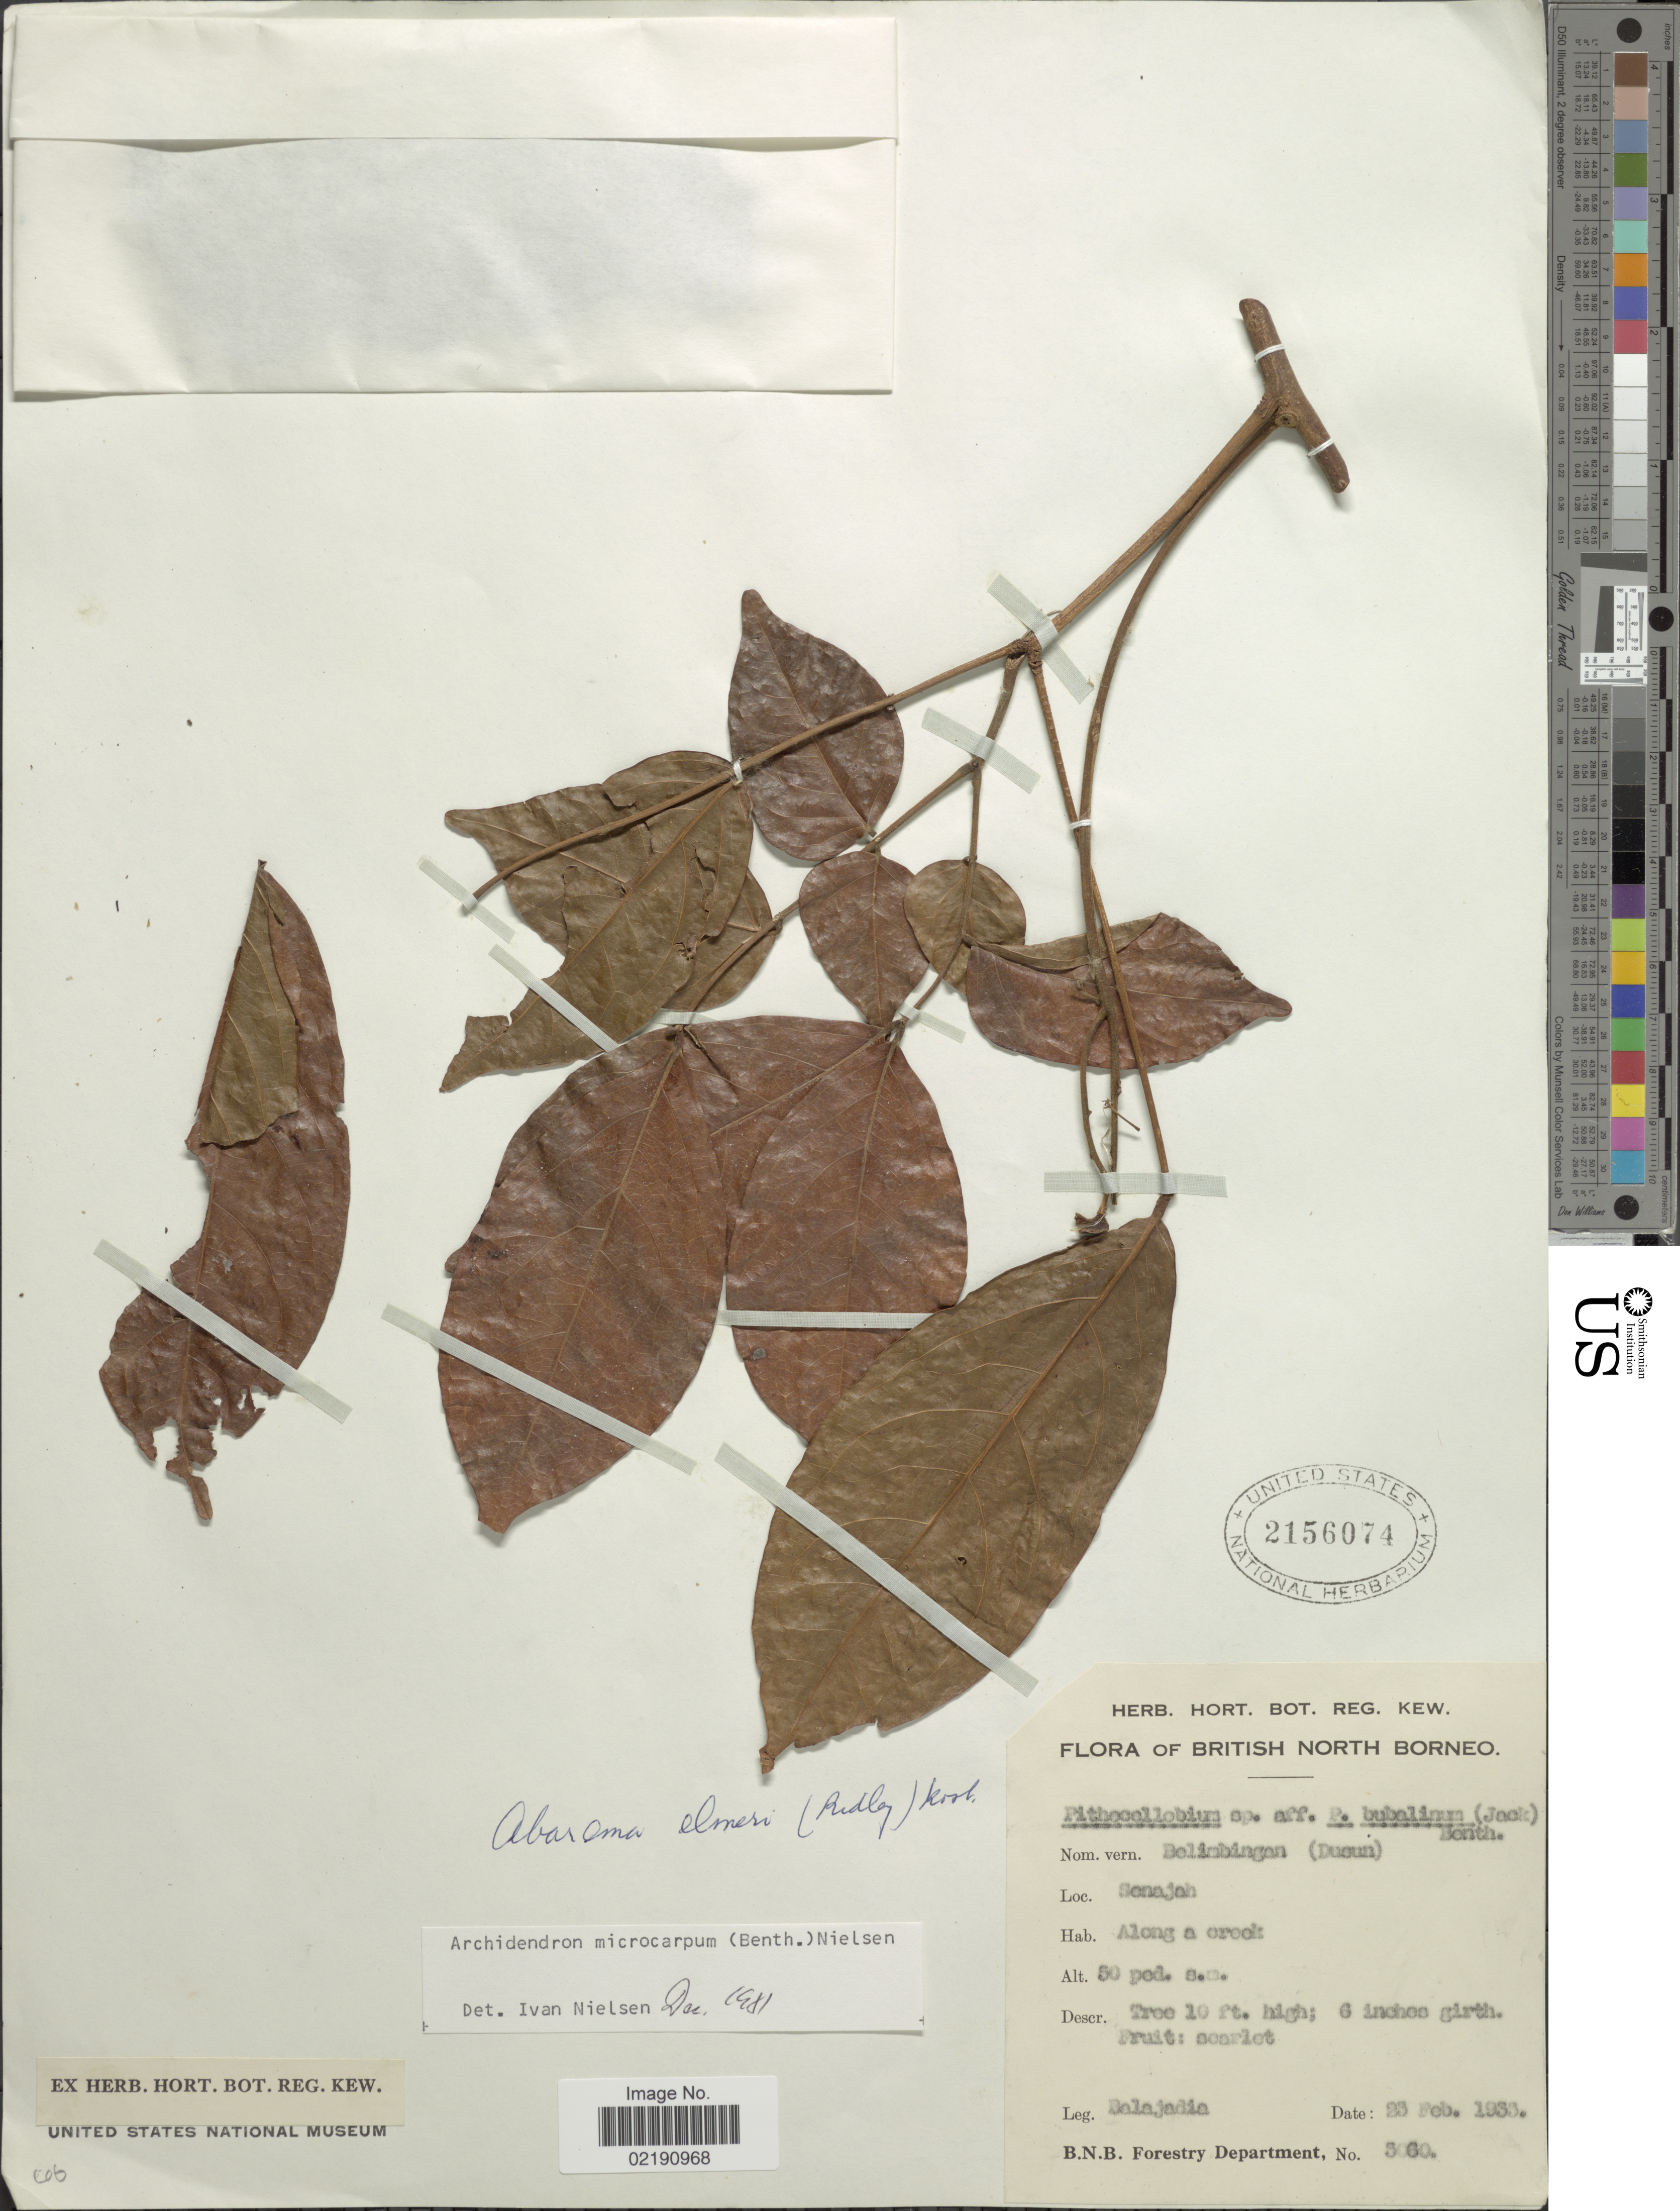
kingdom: Plantae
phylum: Tracheophyta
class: Magnoliopsida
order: Fabales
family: Fabaceae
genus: Archidendron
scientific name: Archidendron microcarpum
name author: (Benth.) I.C. Nielsen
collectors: -. Balajadia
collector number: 3060*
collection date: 1933-02-23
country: Malaysia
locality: British North Borneo, Senajah [interpreted], along a creek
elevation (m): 15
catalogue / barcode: US 2156074